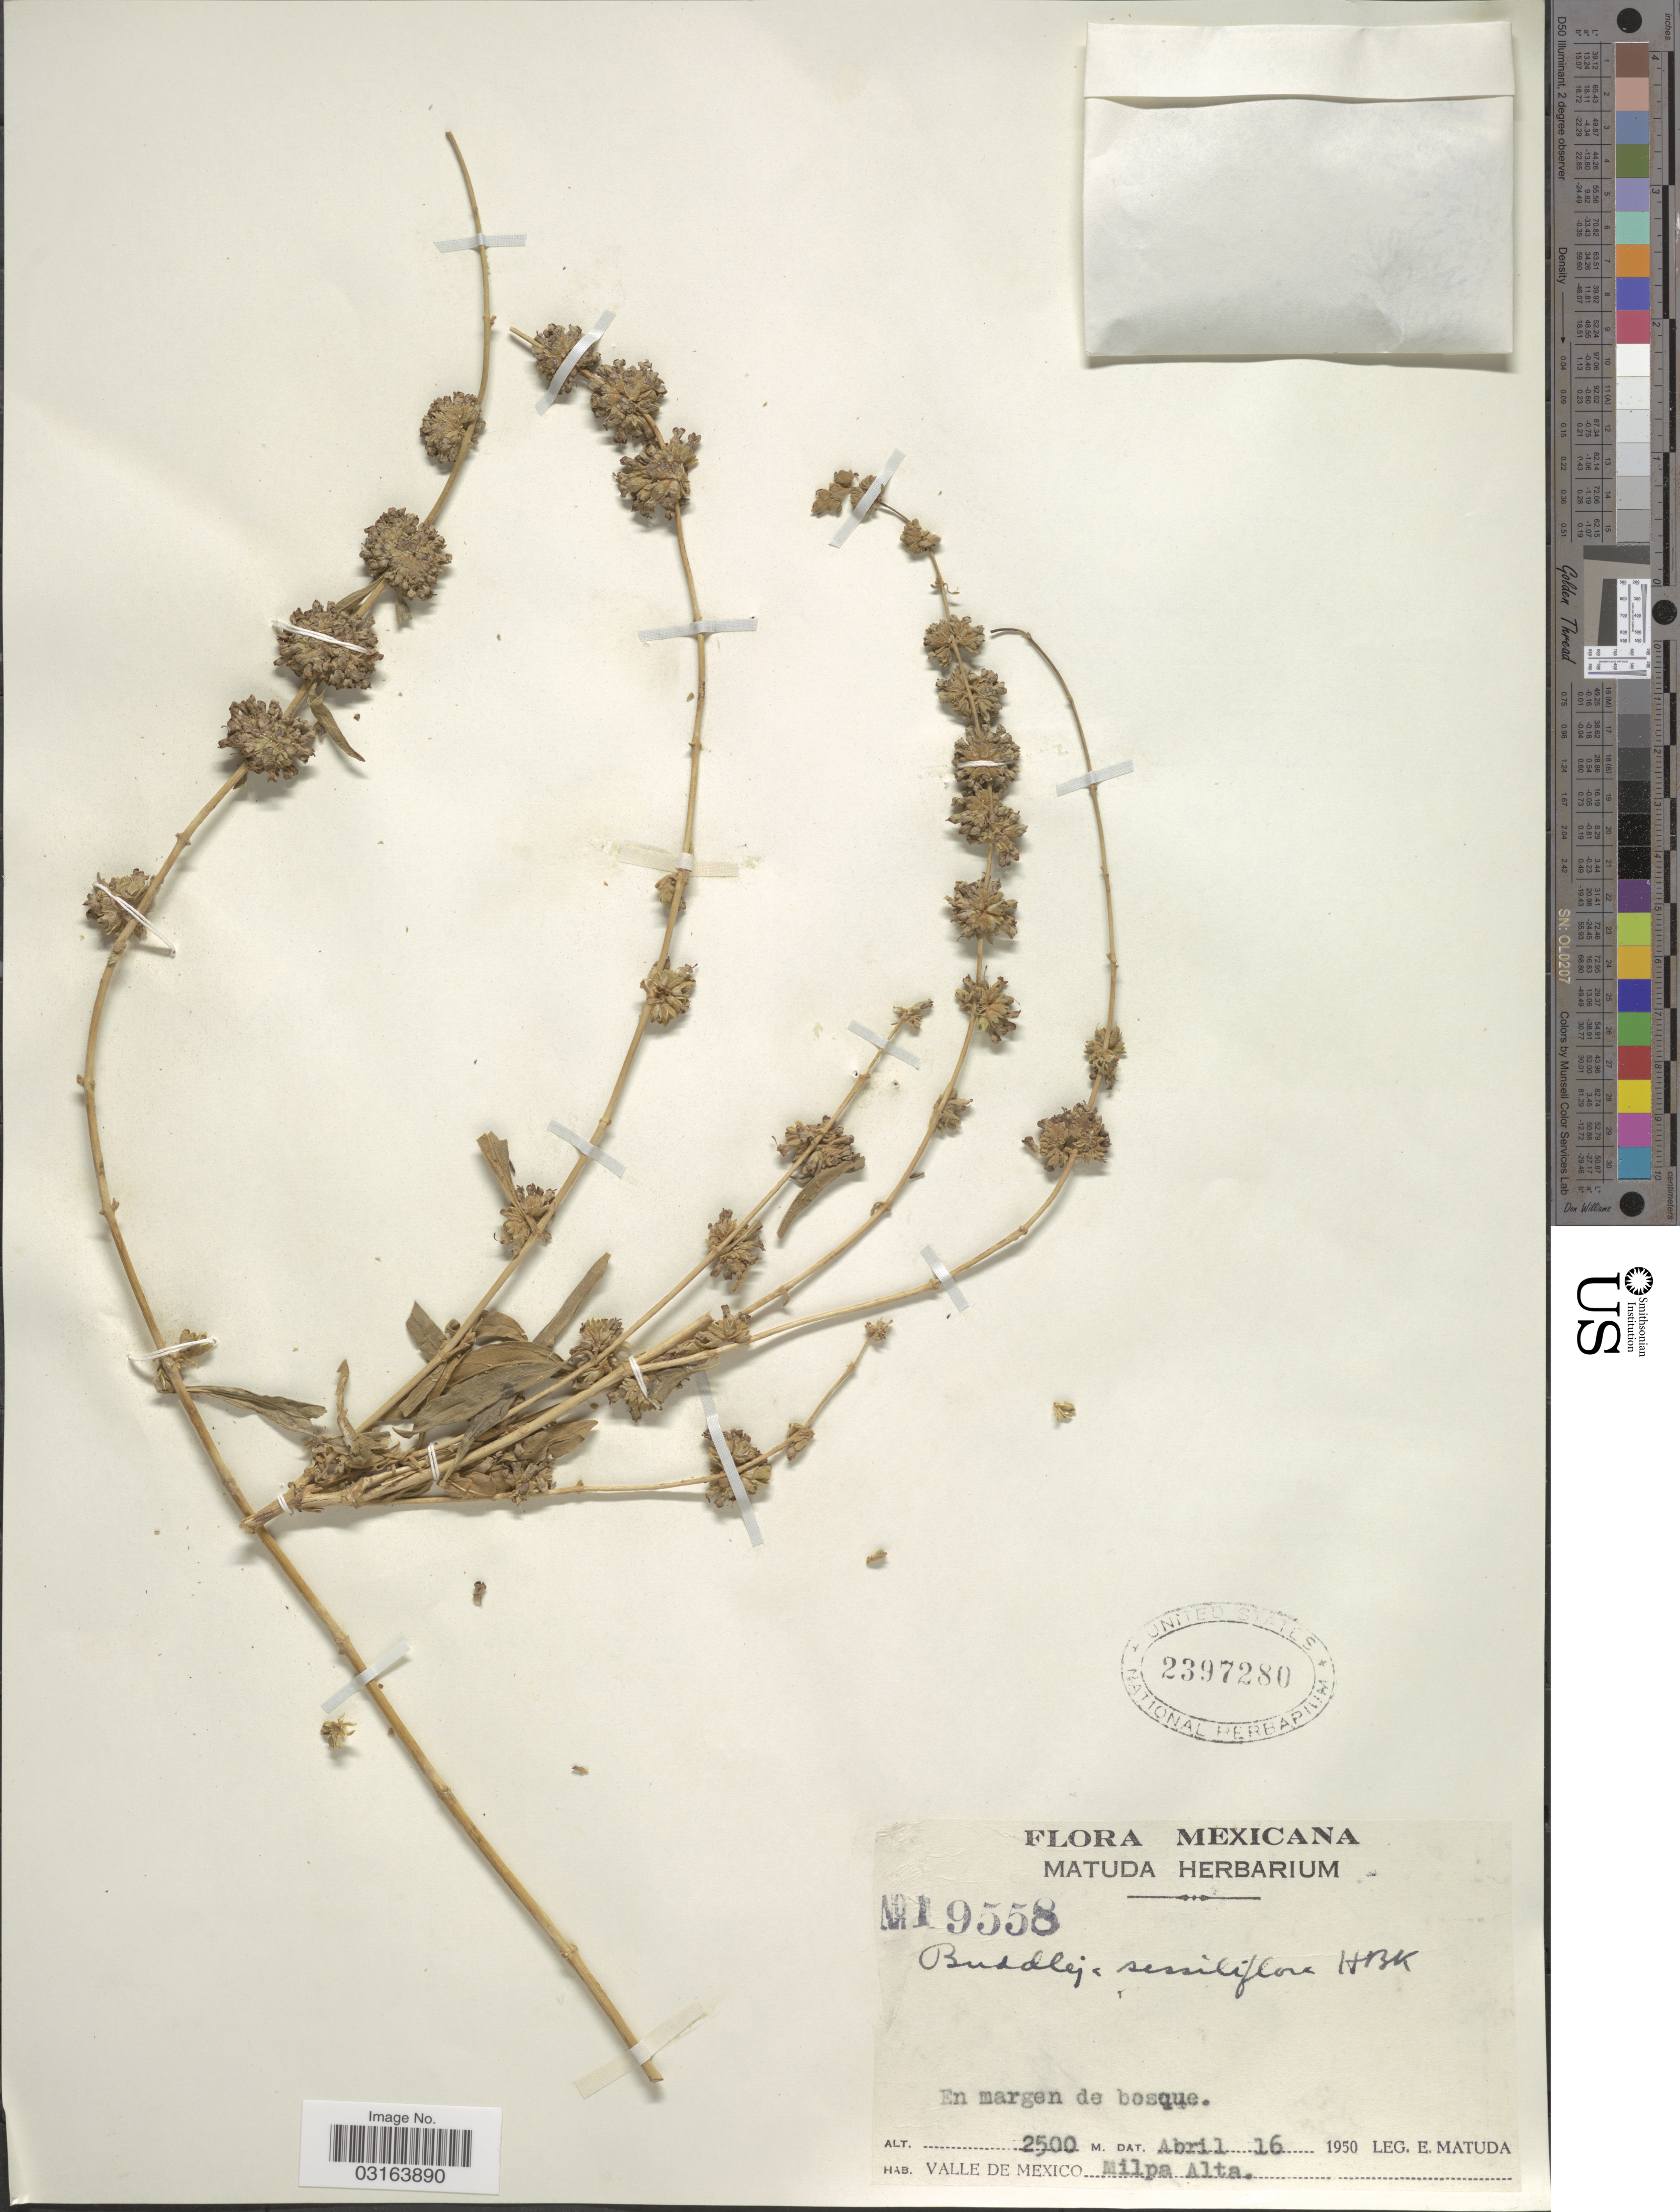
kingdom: Plantae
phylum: Tracheophyta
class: Magnoliopsida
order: Lamiales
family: Scrophulariaceae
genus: Buddleja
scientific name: Buddleja sessiliflora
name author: Kunth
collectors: E. Matuda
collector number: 19558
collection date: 1950-04-16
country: Mexico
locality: Valle de Mexico. Milpa Alta.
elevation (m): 2500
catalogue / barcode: US 2397280